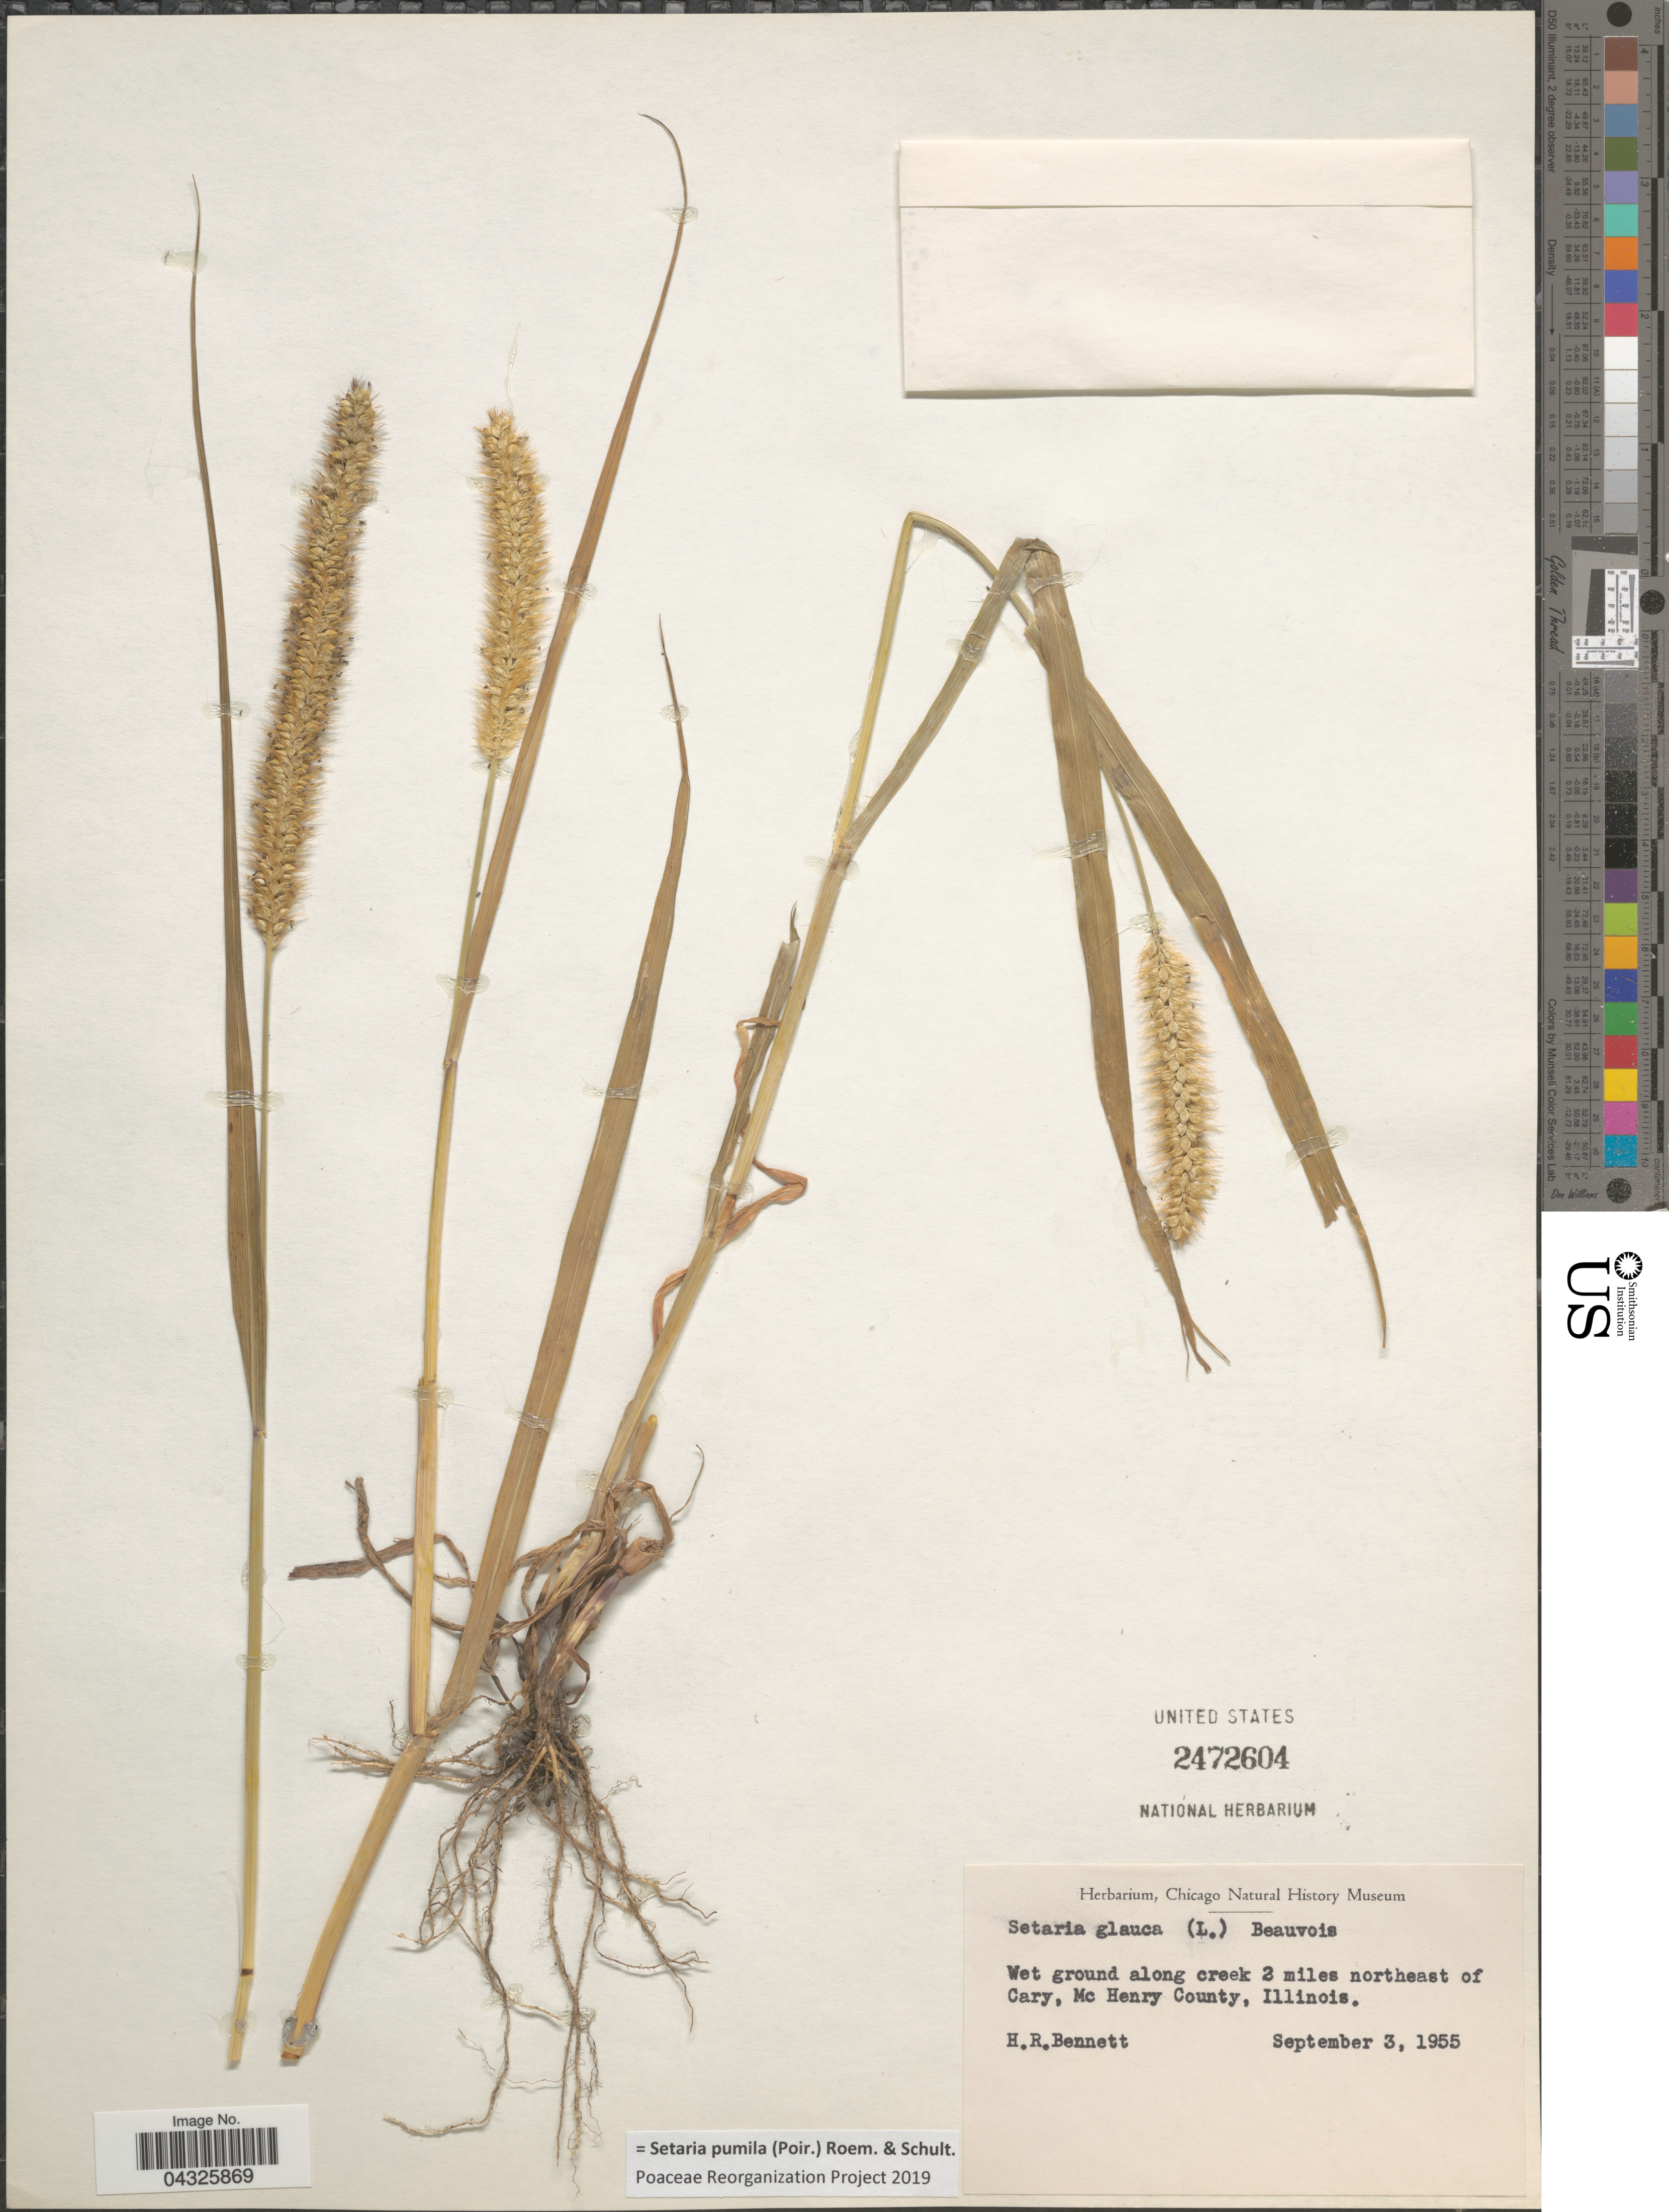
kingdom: Plantae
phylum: Tracheophyta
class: Liliopsida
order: Poales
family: Poaceae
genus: Setaria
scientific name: Setaria pumila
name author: (Poir.) Roem. & Schult.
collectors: H. R. Bennett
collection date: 1955-09-03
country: United States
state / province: Illinois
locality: Wet ground along creek 2 miles northeast of Cary, Mc Henry County.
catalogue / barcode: US 2472604